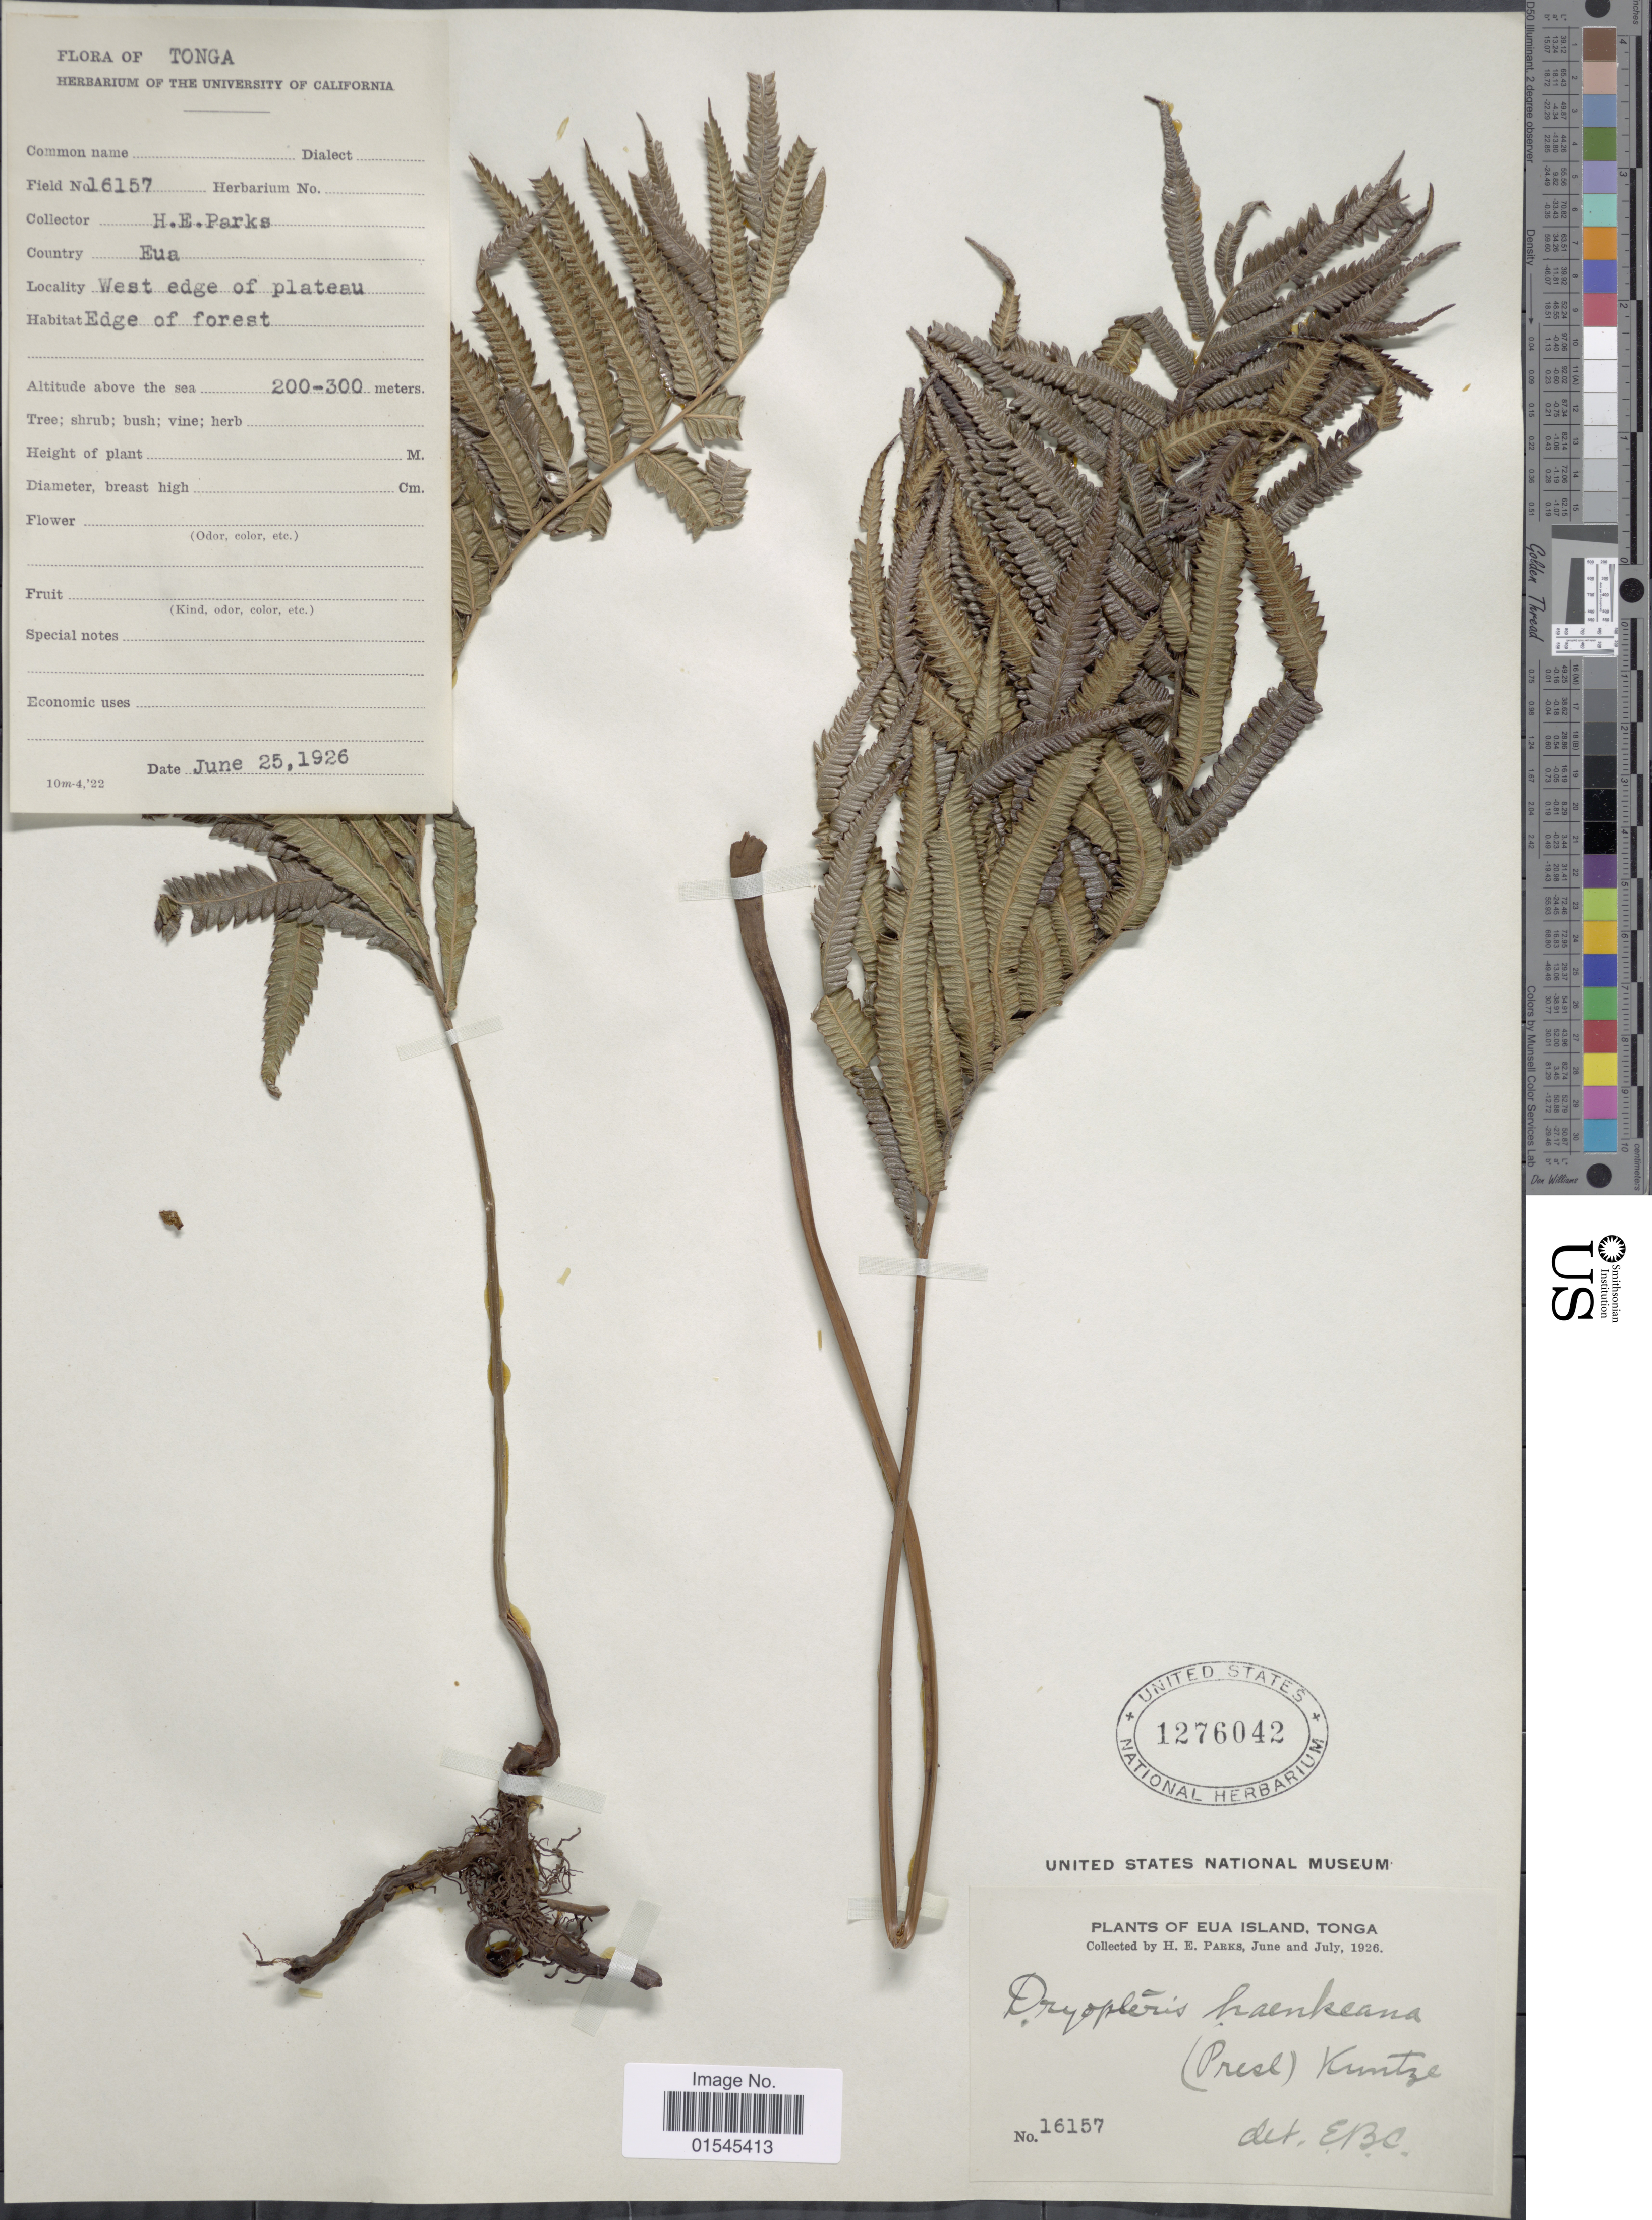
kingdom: Plantae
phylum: Tracheophyta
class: Polypodiopsida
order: Polypodiales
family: Thelypteridaceae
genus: Sphaerostephanos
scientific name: Sphaerostephanos unitus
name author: (L.) Holttum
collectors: H. E. Parks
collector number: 16157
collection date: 1926-06/1926-07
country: Tonga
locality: Eua Island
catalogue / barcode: US 1276042